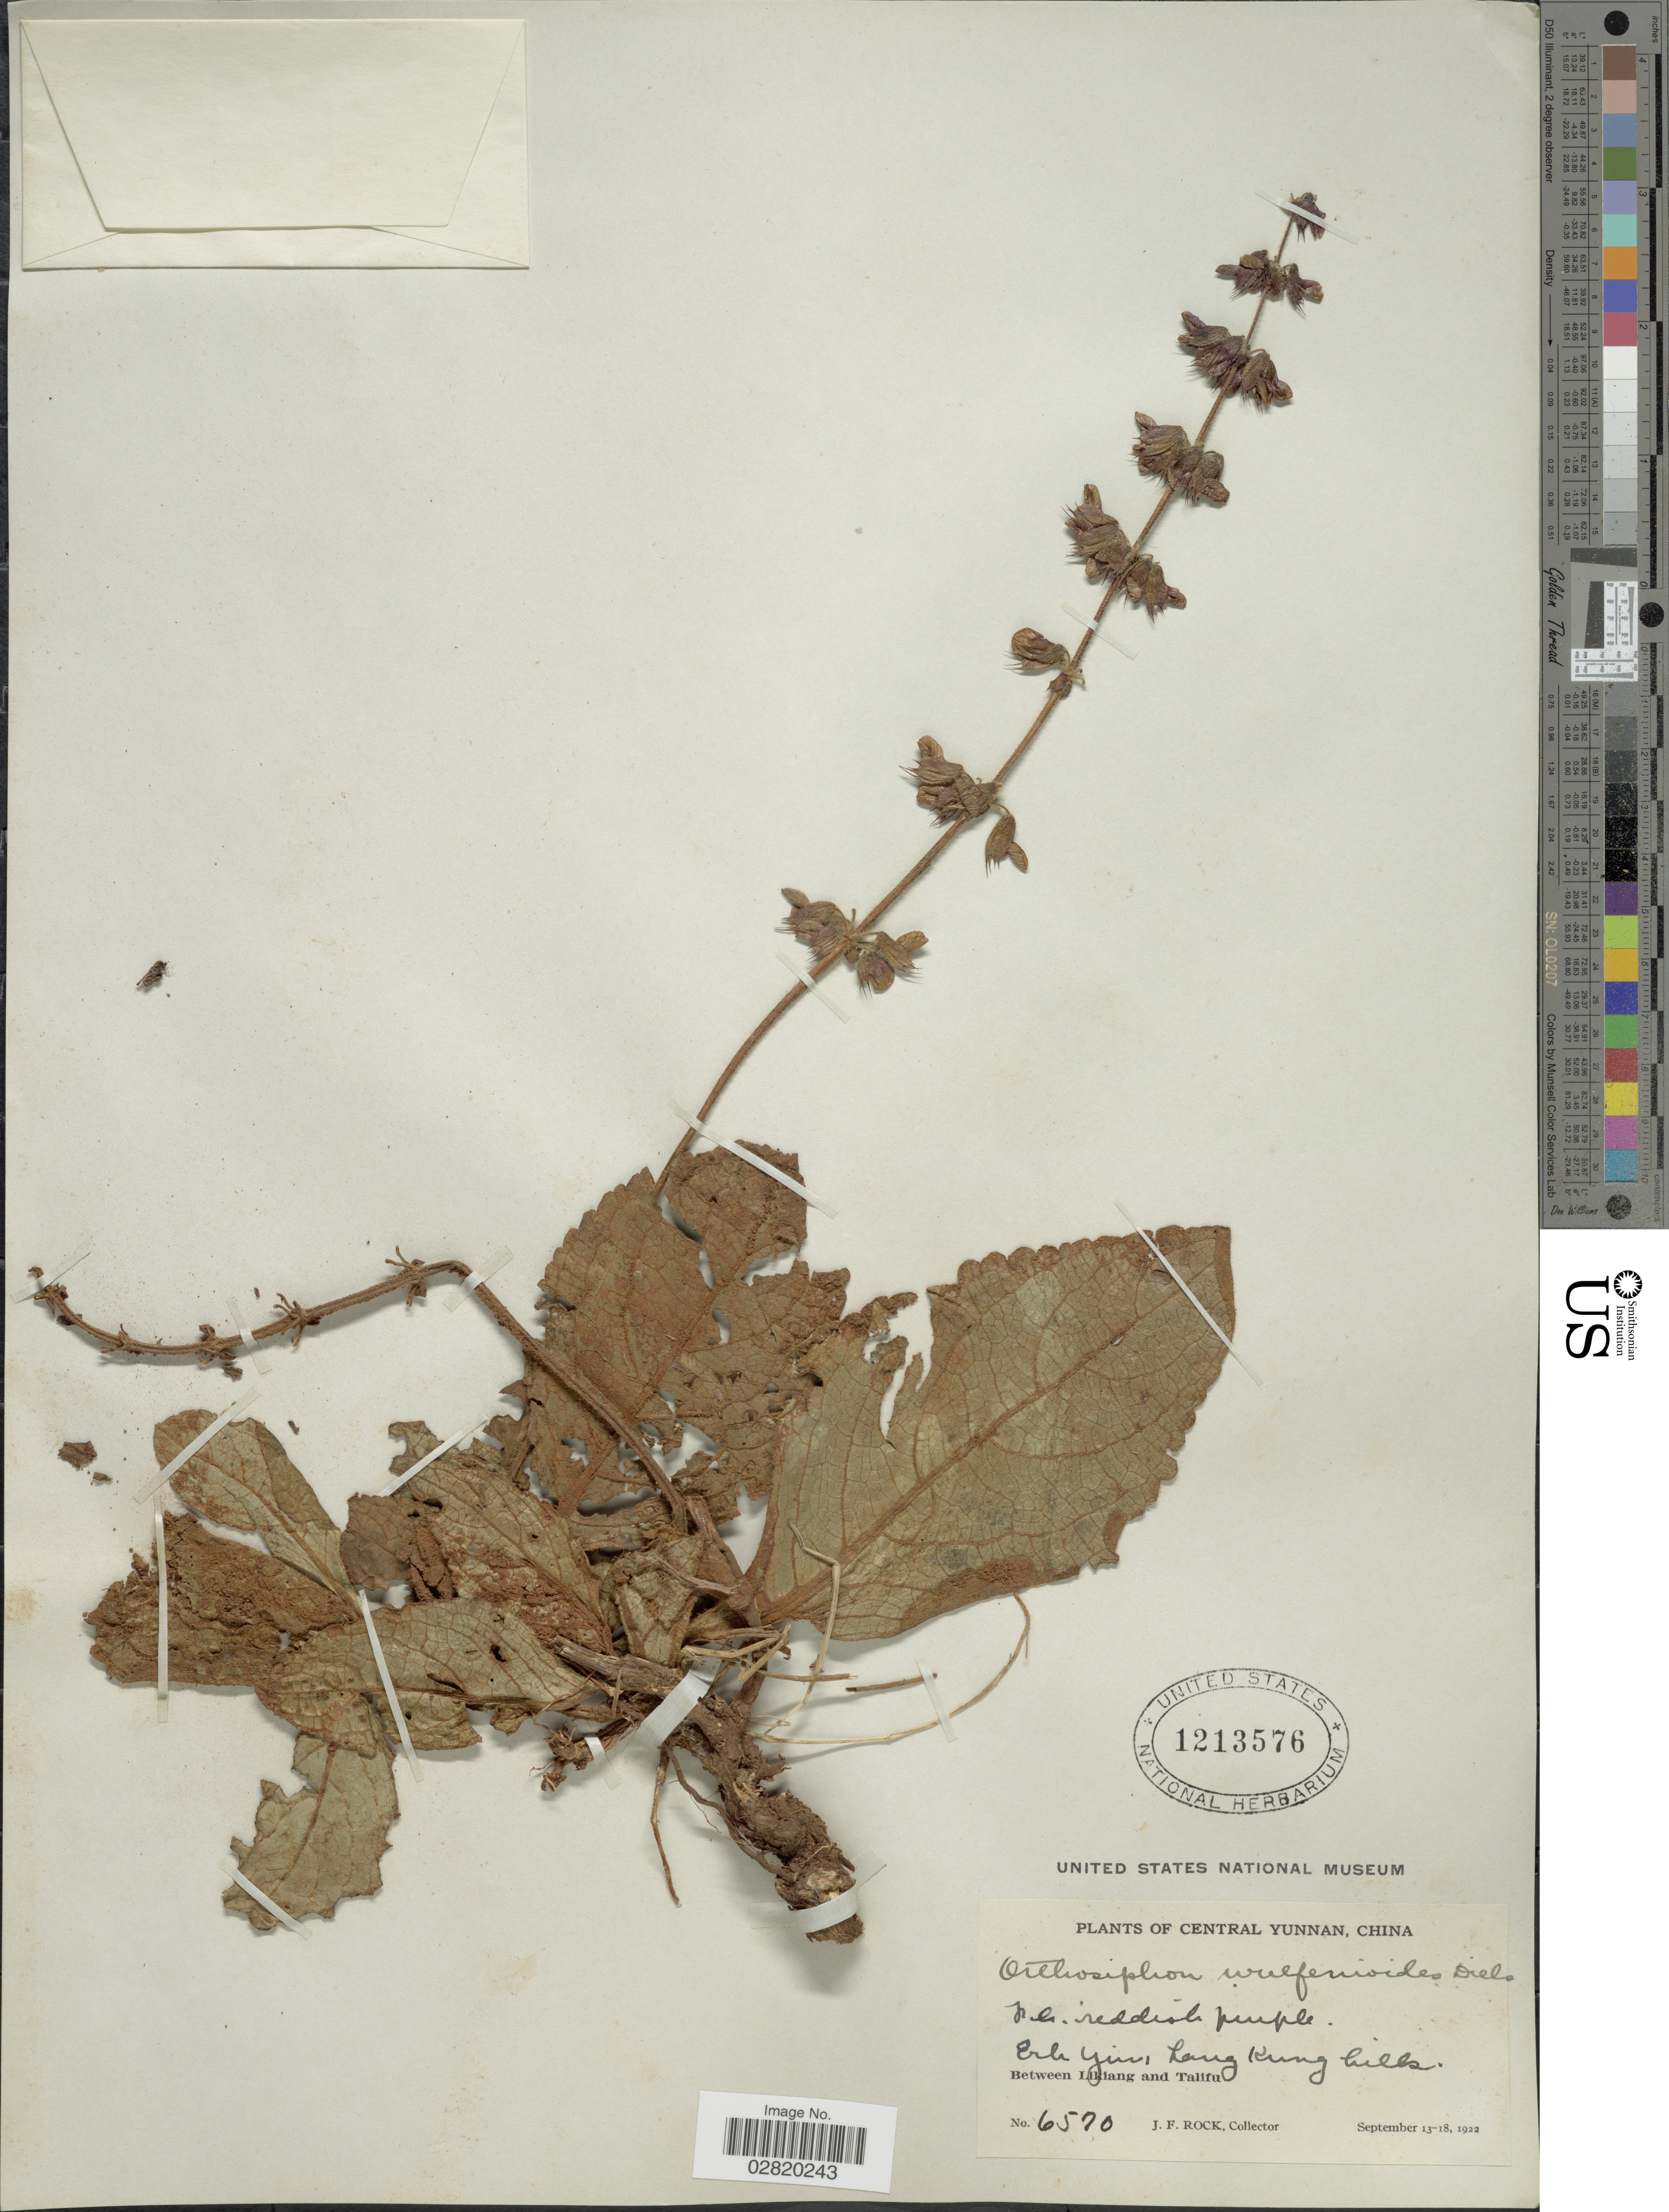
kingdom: Plantae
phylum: Tracheophyta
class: Magnoliopsida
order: Lamiales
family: Lamiaceae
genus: Orthosiphon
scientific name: Orthosiphon wulfenioides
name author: (Diels) Hand.-Mazz.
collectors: J. Rock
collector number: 6570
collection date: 1922-09-13/1922-09-18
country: China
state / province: Yunnan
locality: Central Yunnan. Erh Yin, Lang Kung hills. Between Likiang and Talifu.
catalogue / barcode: US 1213576